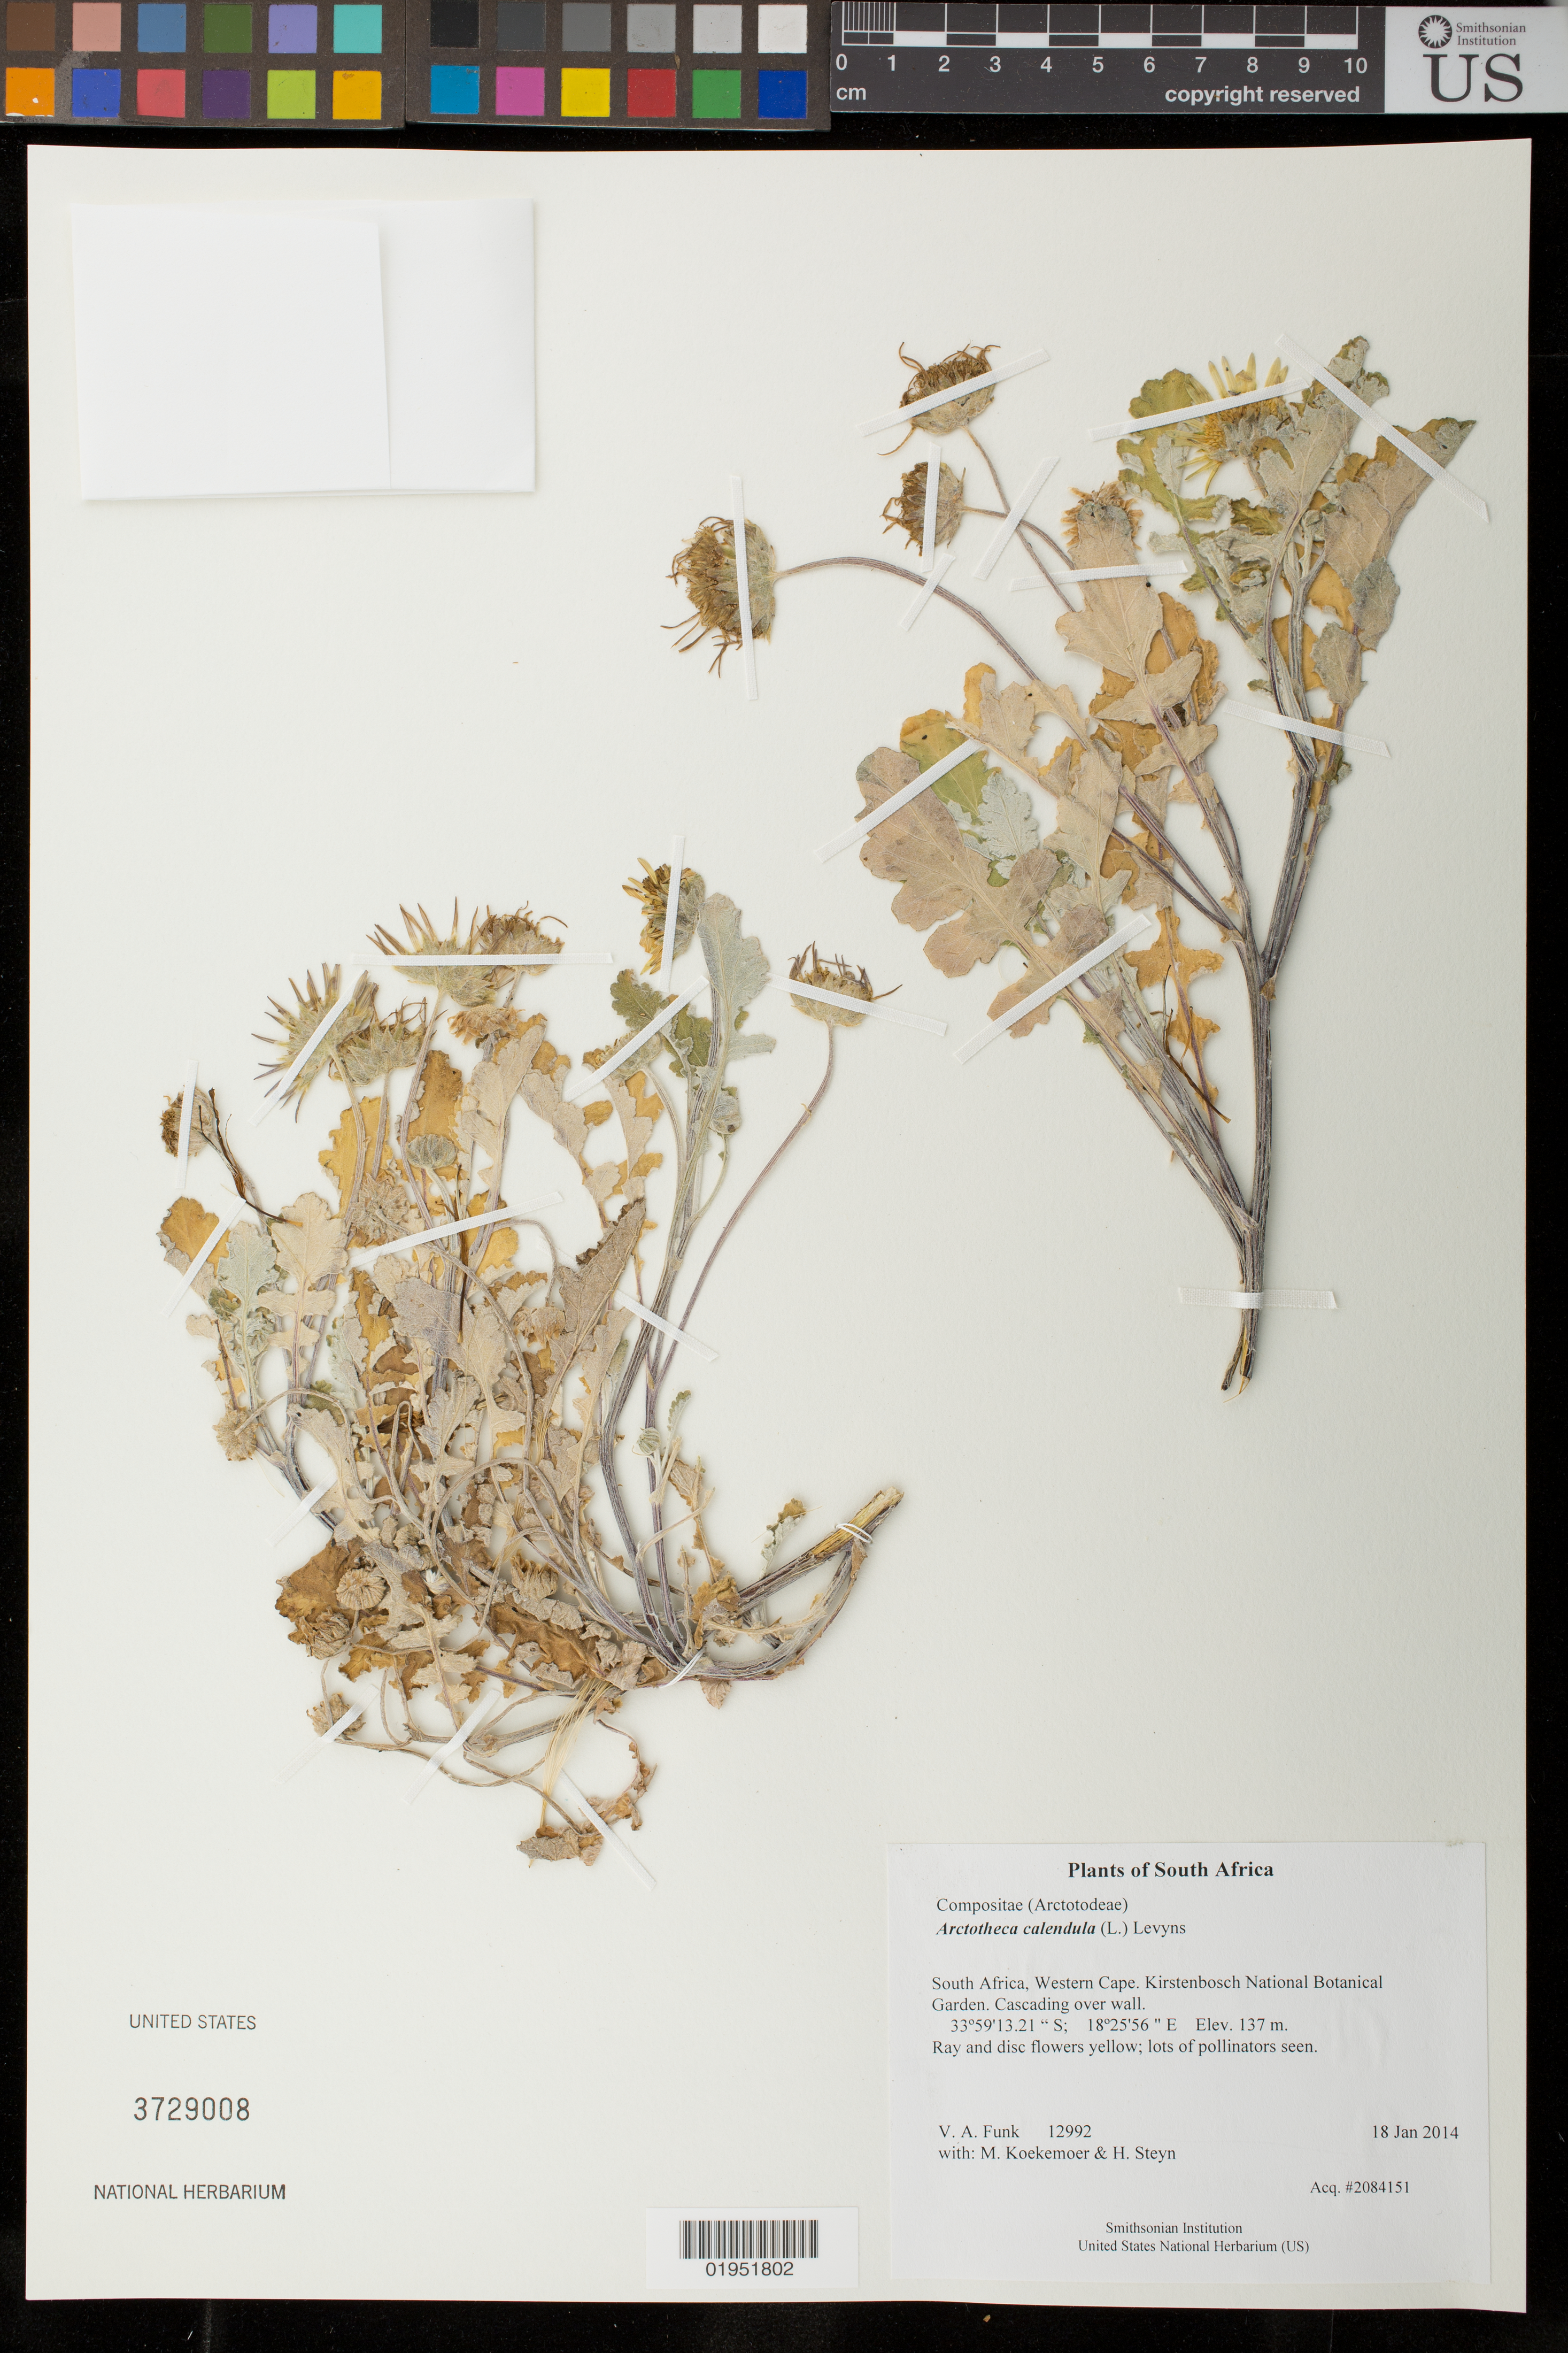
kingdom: Plantae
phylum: Tracheophyta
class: Magnoliopsida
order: Asterales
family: Asteraceae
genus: Arctotheca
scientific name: Arctotheca calendula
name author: (L.) Levyns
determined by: Koekemoer, M.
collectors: M. Koekemoer & H. Steyn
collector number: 12992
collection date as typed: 18 Jan 2014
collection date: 2014-01-18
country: South Africa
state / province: Western Cape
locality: Kirstenbosch National Botanical Garden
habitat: Cascading over wall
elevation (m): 137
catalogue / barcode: US 3729008